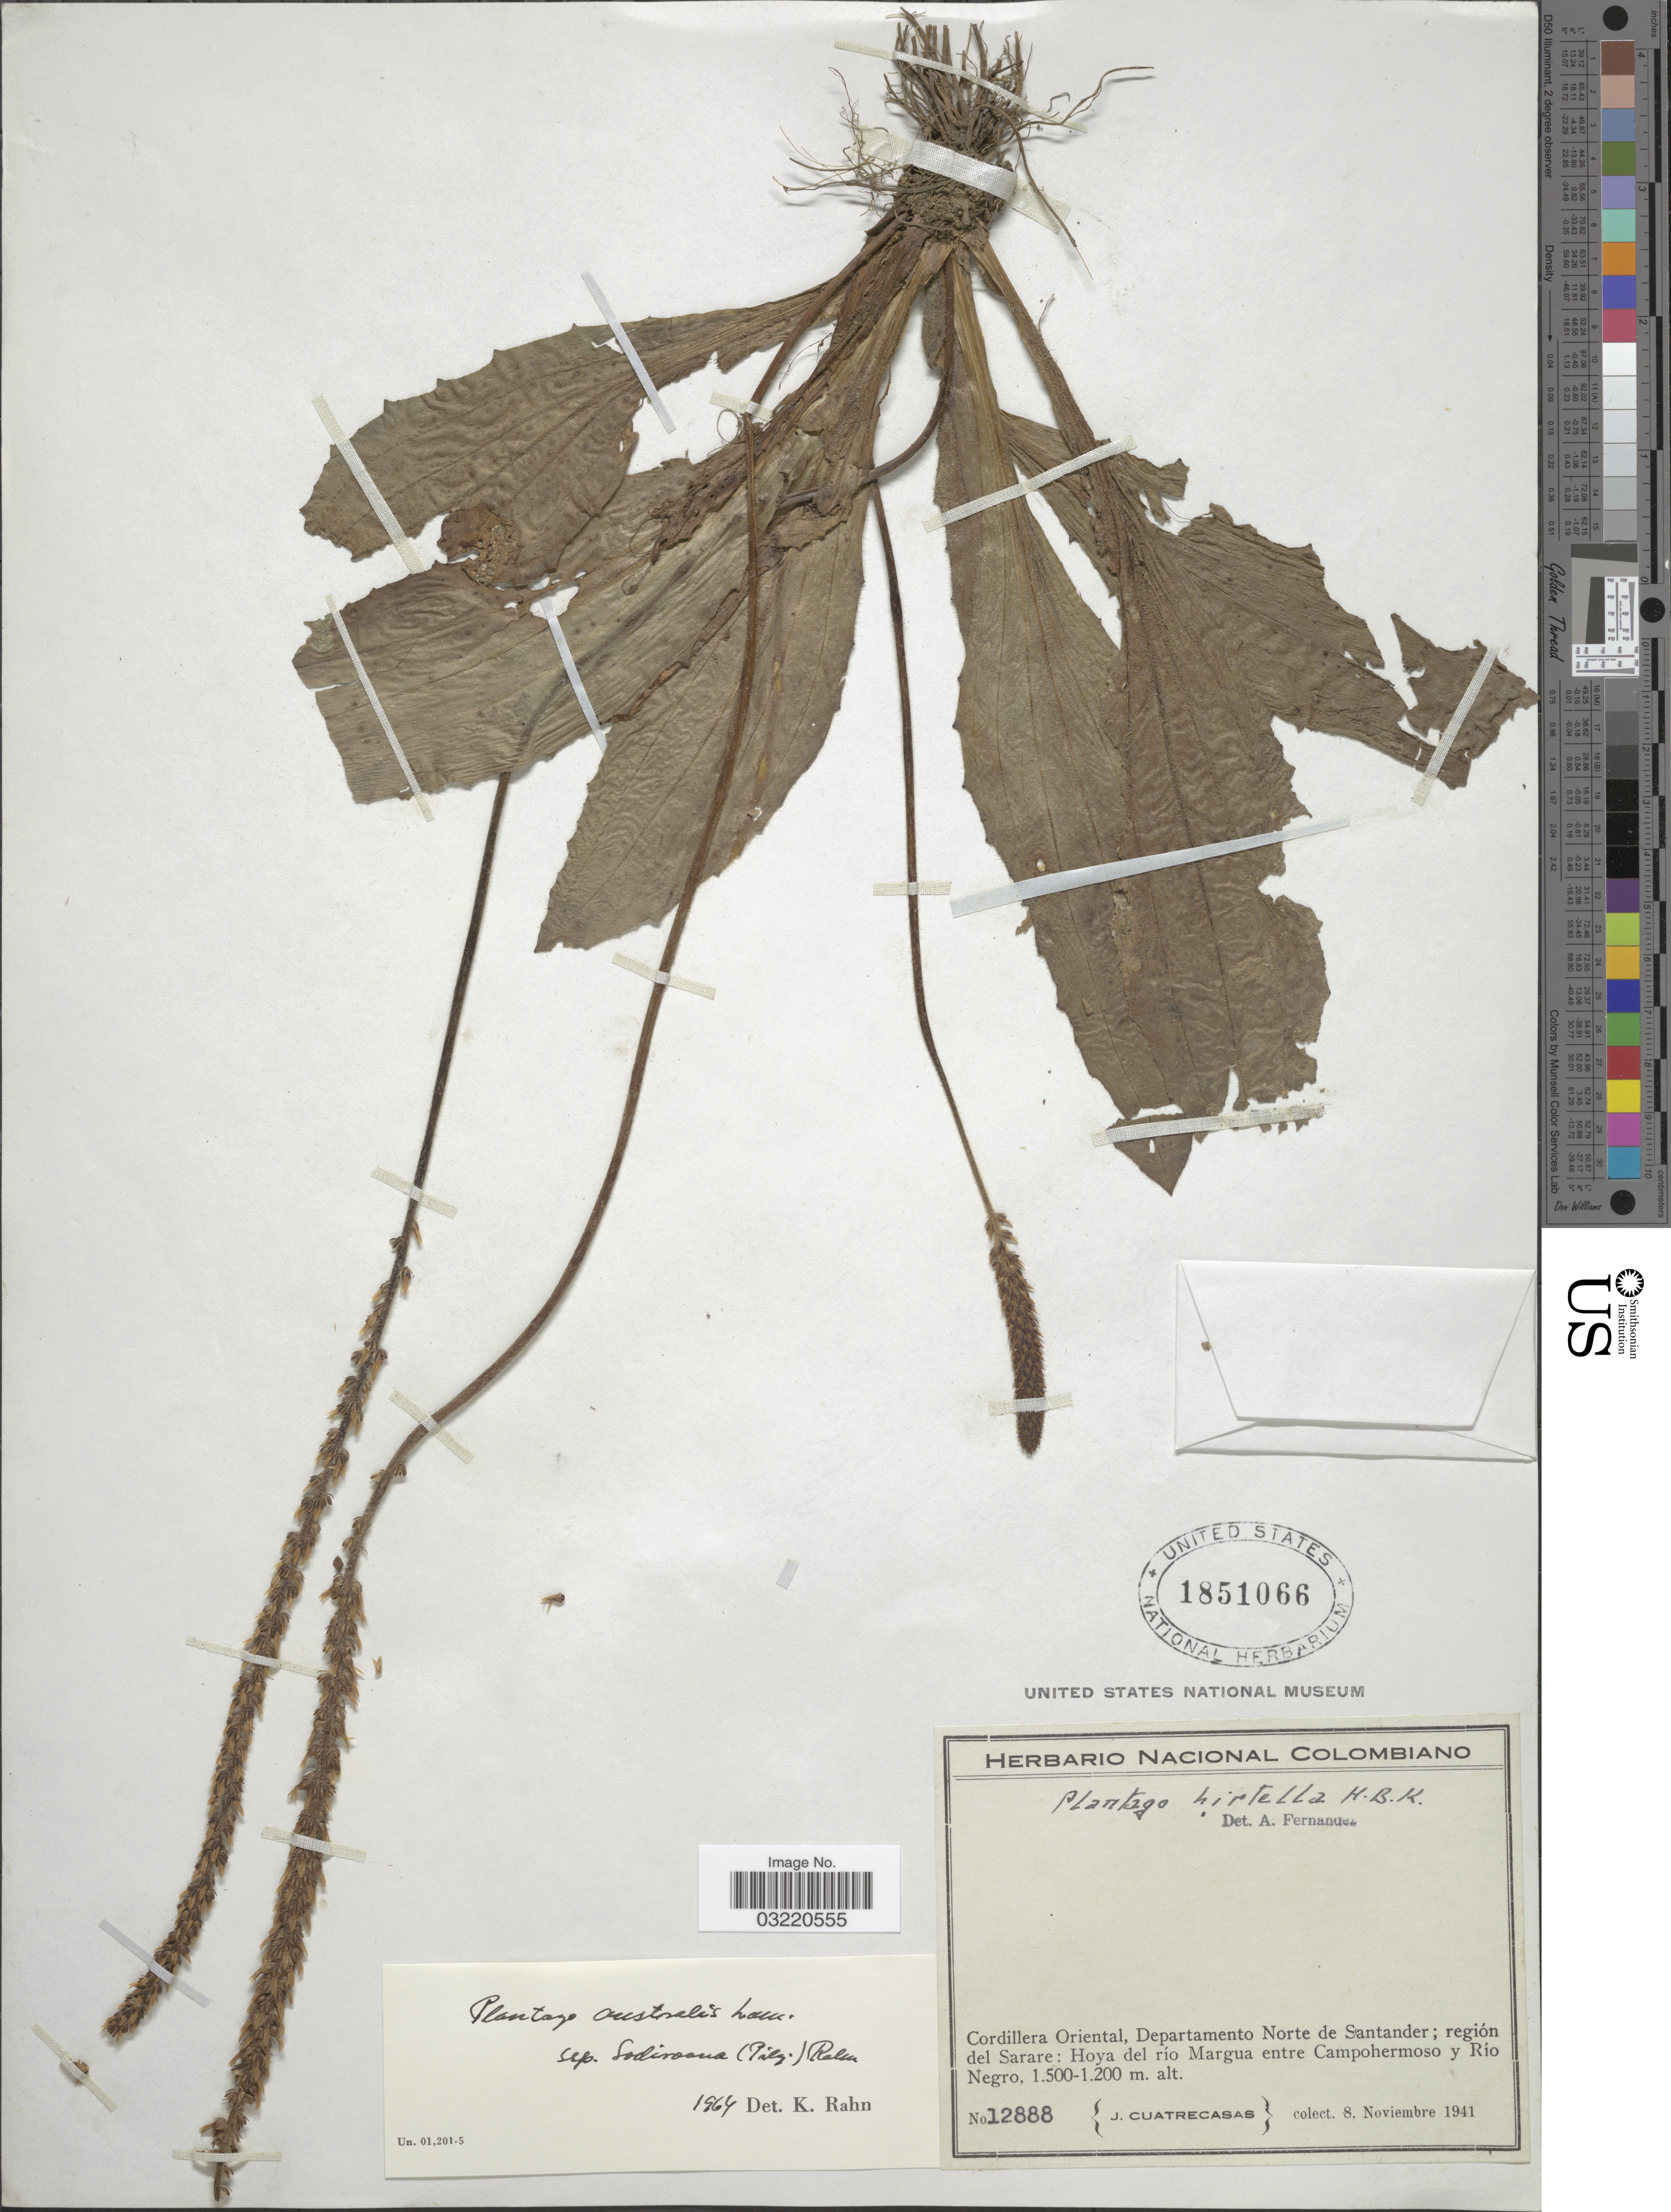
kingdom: Plantae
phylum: Tracheophyta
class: Magnoliopsida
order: Lamiales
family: Plantaginaceae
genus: Plantago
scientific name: Plantago australis subsp. sodiroana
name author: (Pilg.) Rahn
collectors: J. Cuatrecasas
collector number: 12888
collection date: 1941-11-08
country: Colombia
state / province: Norte de Santander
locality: Cordillera Oriental, Departamento Norte de Santander; región del Sarare: Hoya del río Margua entre Campohermoso y Río Negro.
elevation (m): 1200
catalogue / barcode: US 1851066